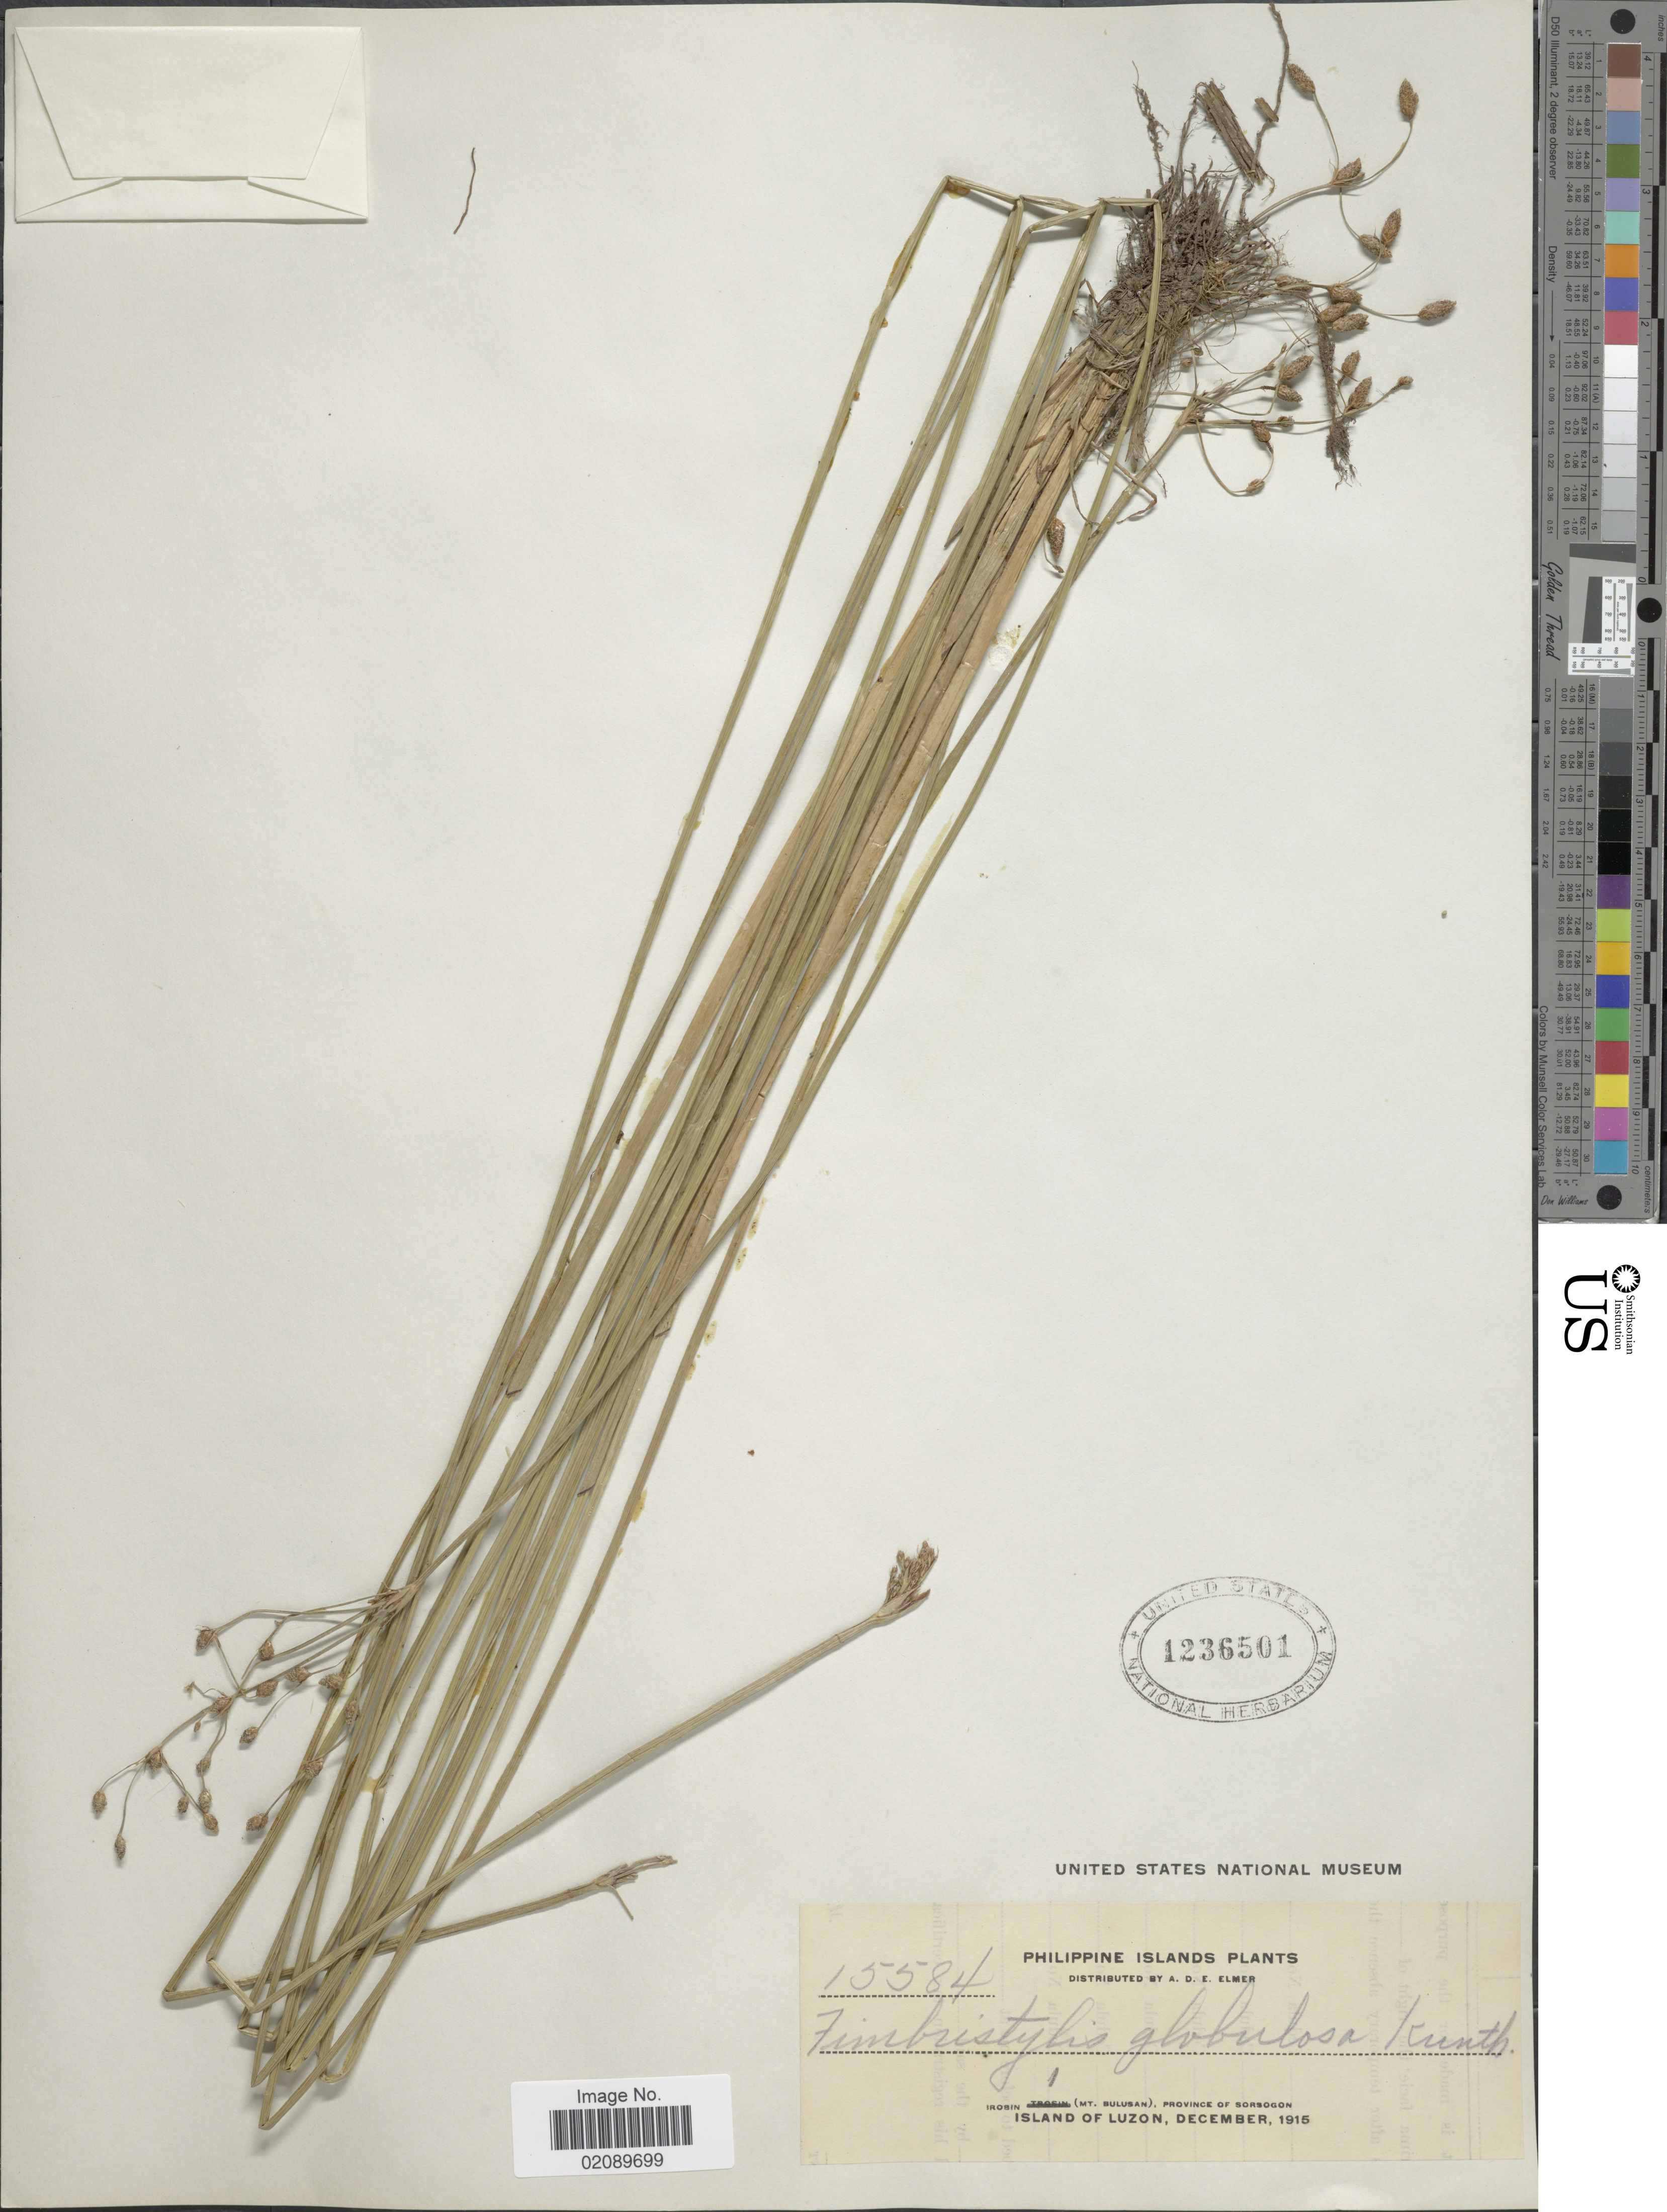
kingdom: Plantae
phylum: Tracheophyta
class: Liliopsida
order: Poales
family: Cyperaceae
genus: Fimbristylis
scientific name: Fimbristylis umbellaris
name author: (Lam.) Vahl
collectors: A. D. E. Elmer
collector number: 15584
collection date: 1915-12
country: Philippines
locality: Philippine Islands, Irosin (Mt. Bulusan), Province of Sorsogon, Island of Luzon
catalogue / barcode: US 1236501